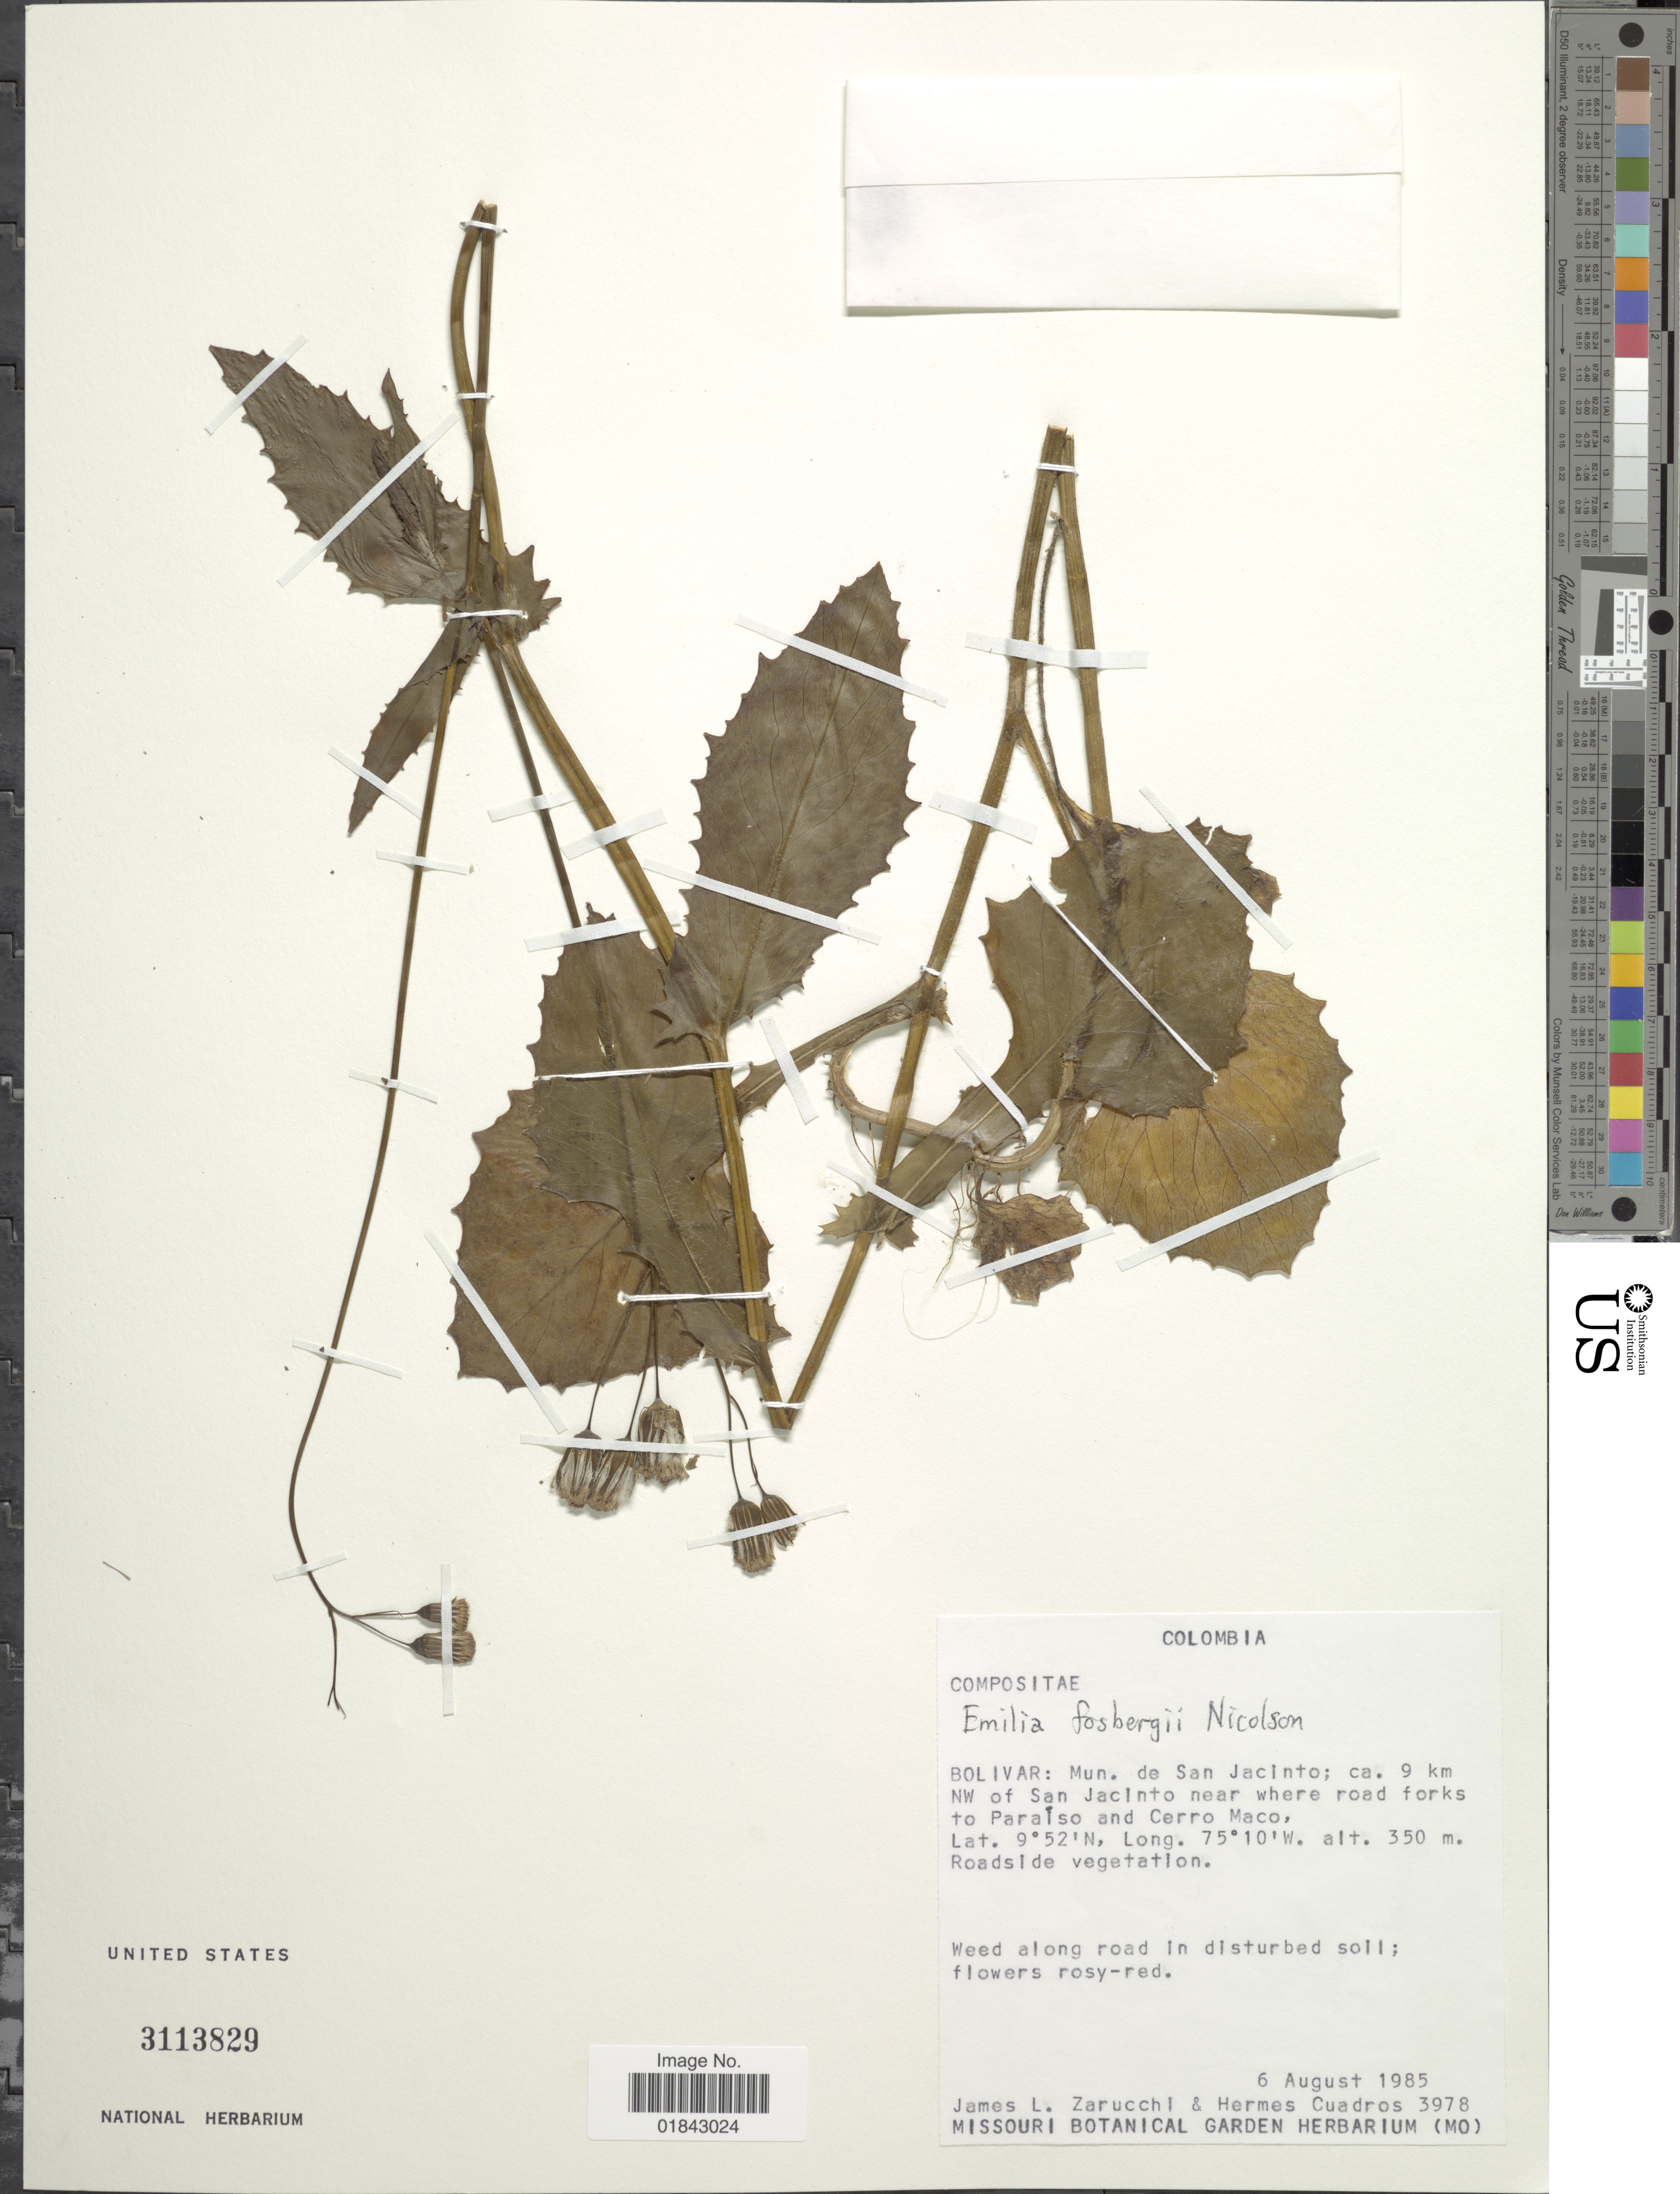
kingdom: Plantae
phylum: Tracheophyta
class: Magnoliopsida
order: Asterales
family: Asteraceae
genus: Emilia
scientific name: Emilia fosbergii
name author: Nicolson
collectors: J. L. Zarucchi & H. Cuadros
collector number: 3978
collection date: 1985-08-06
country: Colombia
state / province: Bolívar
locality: Mun. de San Jacinto; ca. 9 km NW of San Jacinto near where road forks to Paraíso and Cerro Maco, roadside vegetation, weeds along road in disturbed soil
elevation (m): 350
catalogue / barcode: US 3113829